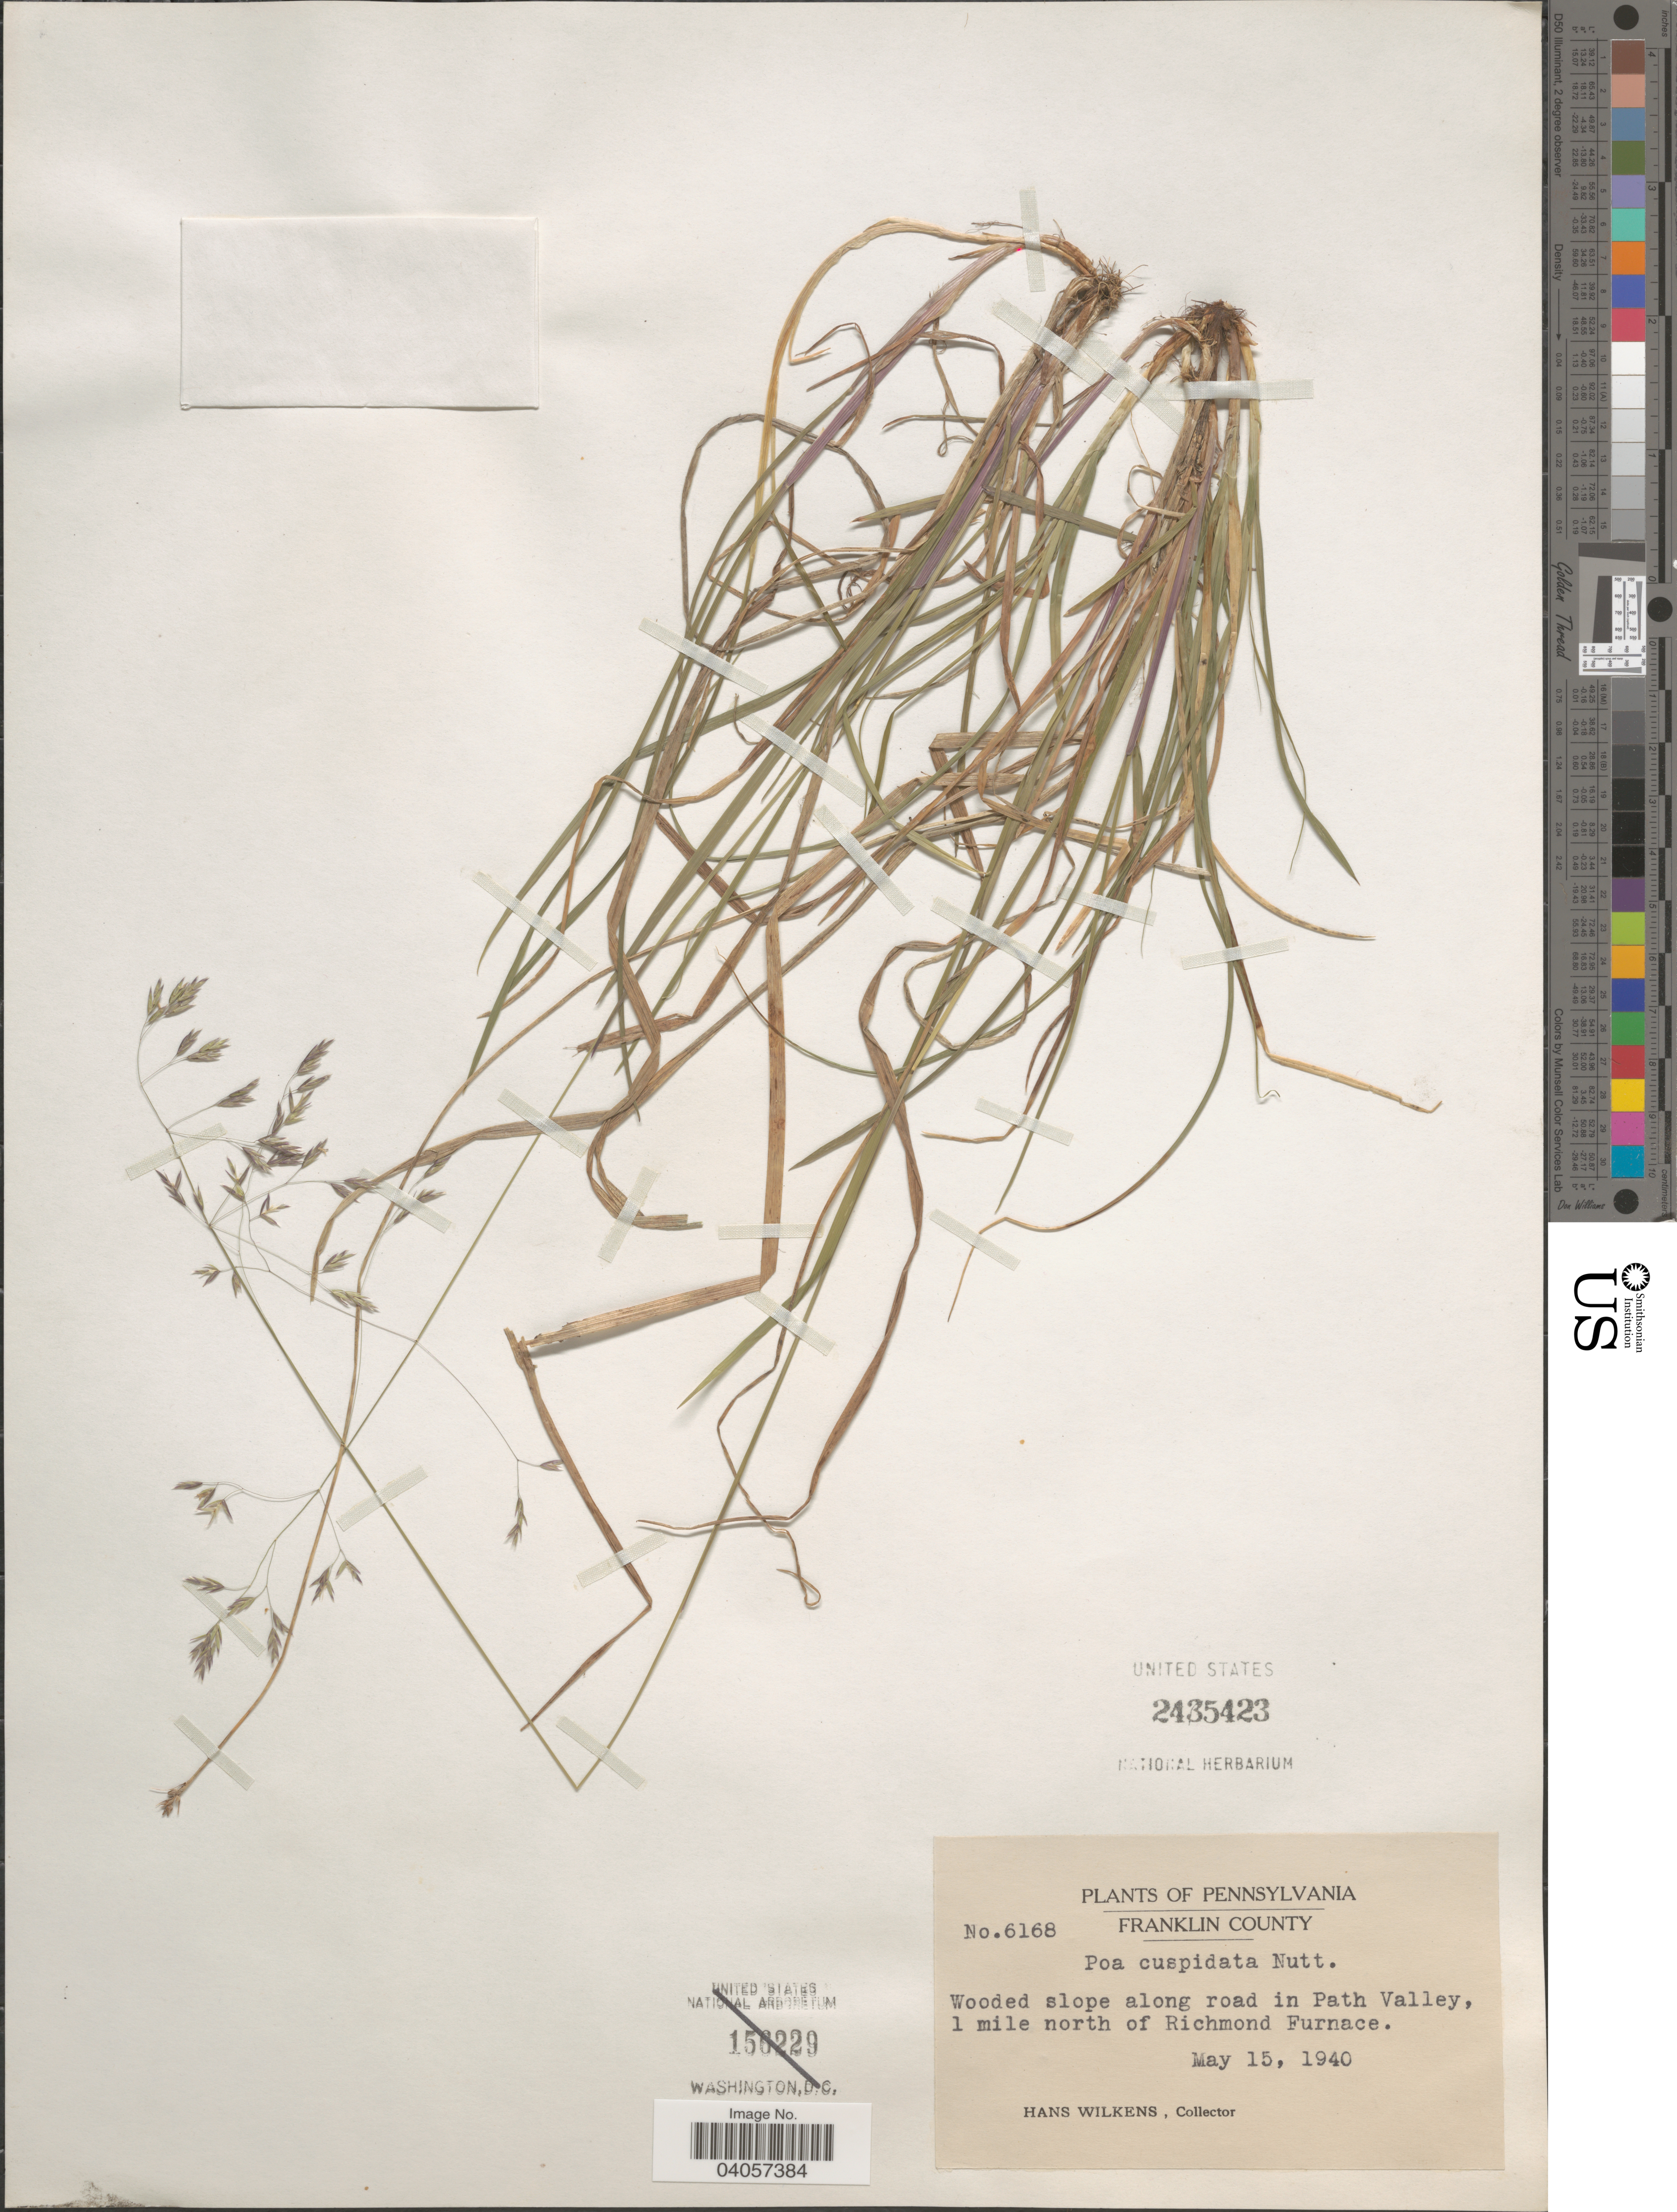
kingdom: Plantae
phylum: Tracheophyta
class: Liliopsida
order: Poales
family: Poaceae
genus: Poa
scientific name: Poa cuspidata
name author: Nutt.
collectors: H. Wilkens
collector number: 6168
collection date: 1940-05-15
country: United States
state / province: Pennsylvania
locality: Franklin County. Wooded slope along road in Path Valley, 1 mile north of Richmond Furnace.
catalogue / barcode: US 2435423